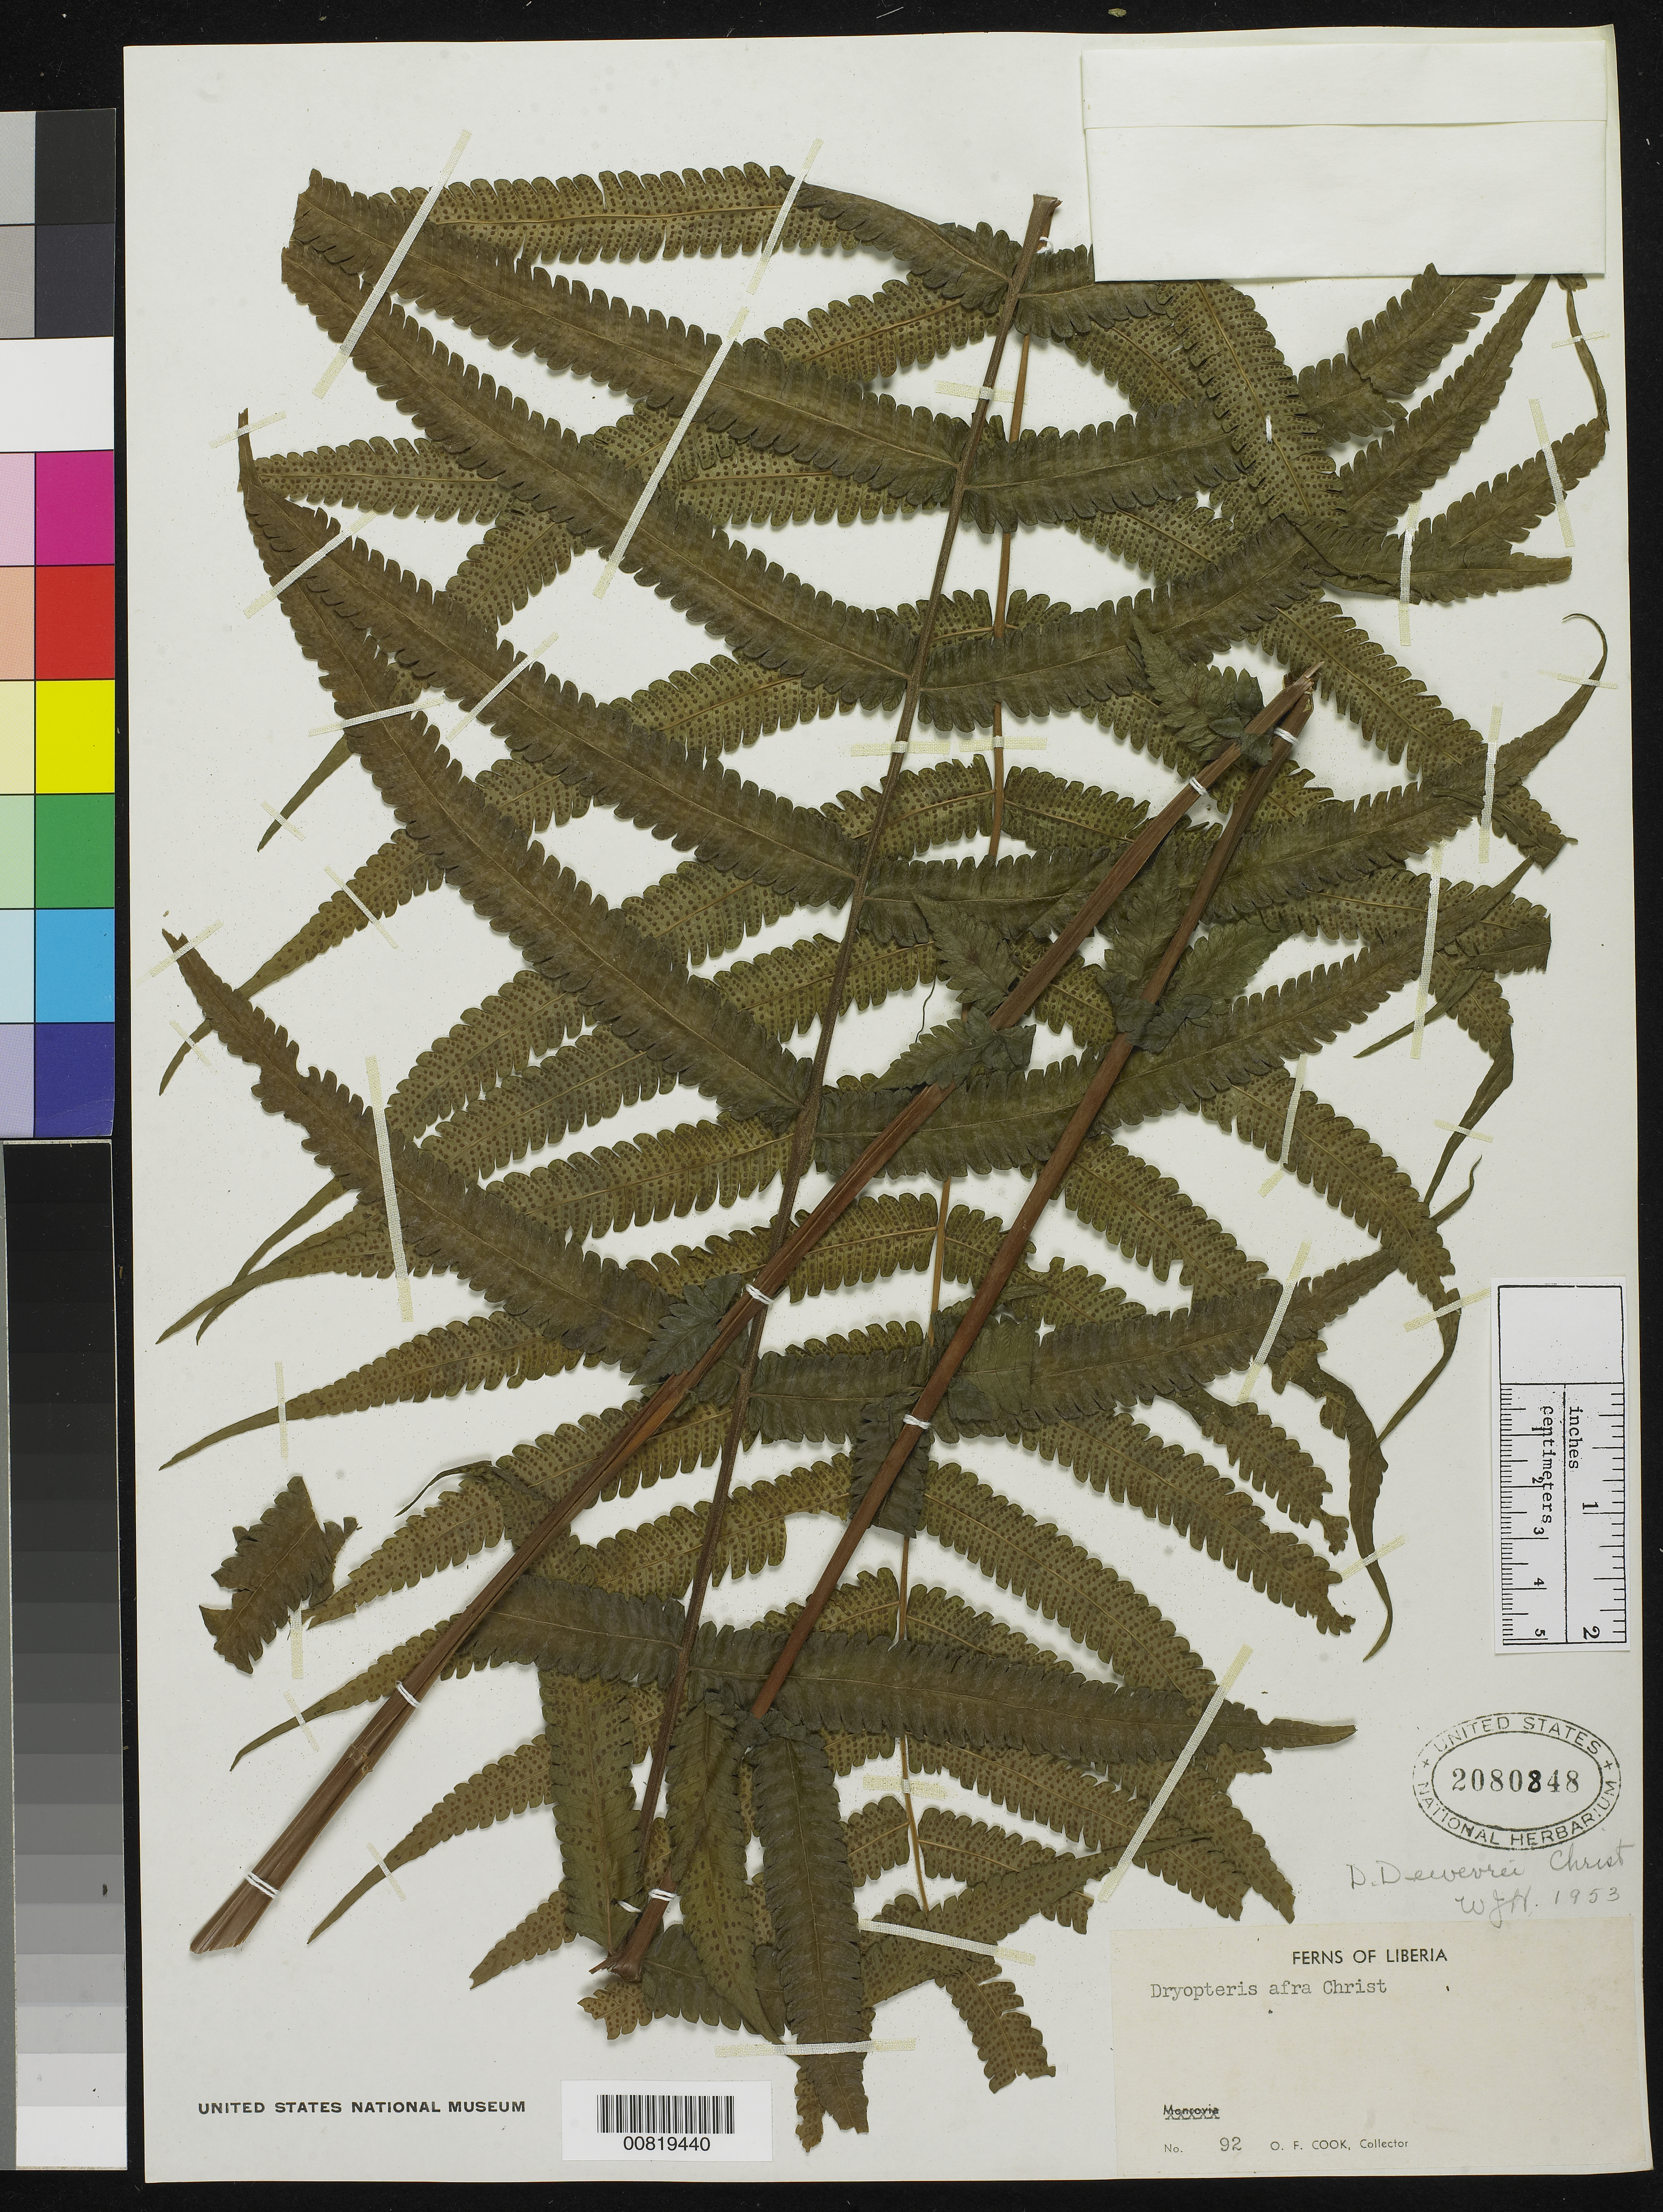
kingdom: Plantae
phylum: Tracheophyta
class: Polypodiopsida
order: Polypodiales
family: Thelypteridaceae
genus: Pneumatopteris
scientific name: Pneumatopteris afra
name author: (Christ) Holttum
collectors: O. F. Cook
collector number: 92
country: Liberia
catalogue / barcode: US 2080848